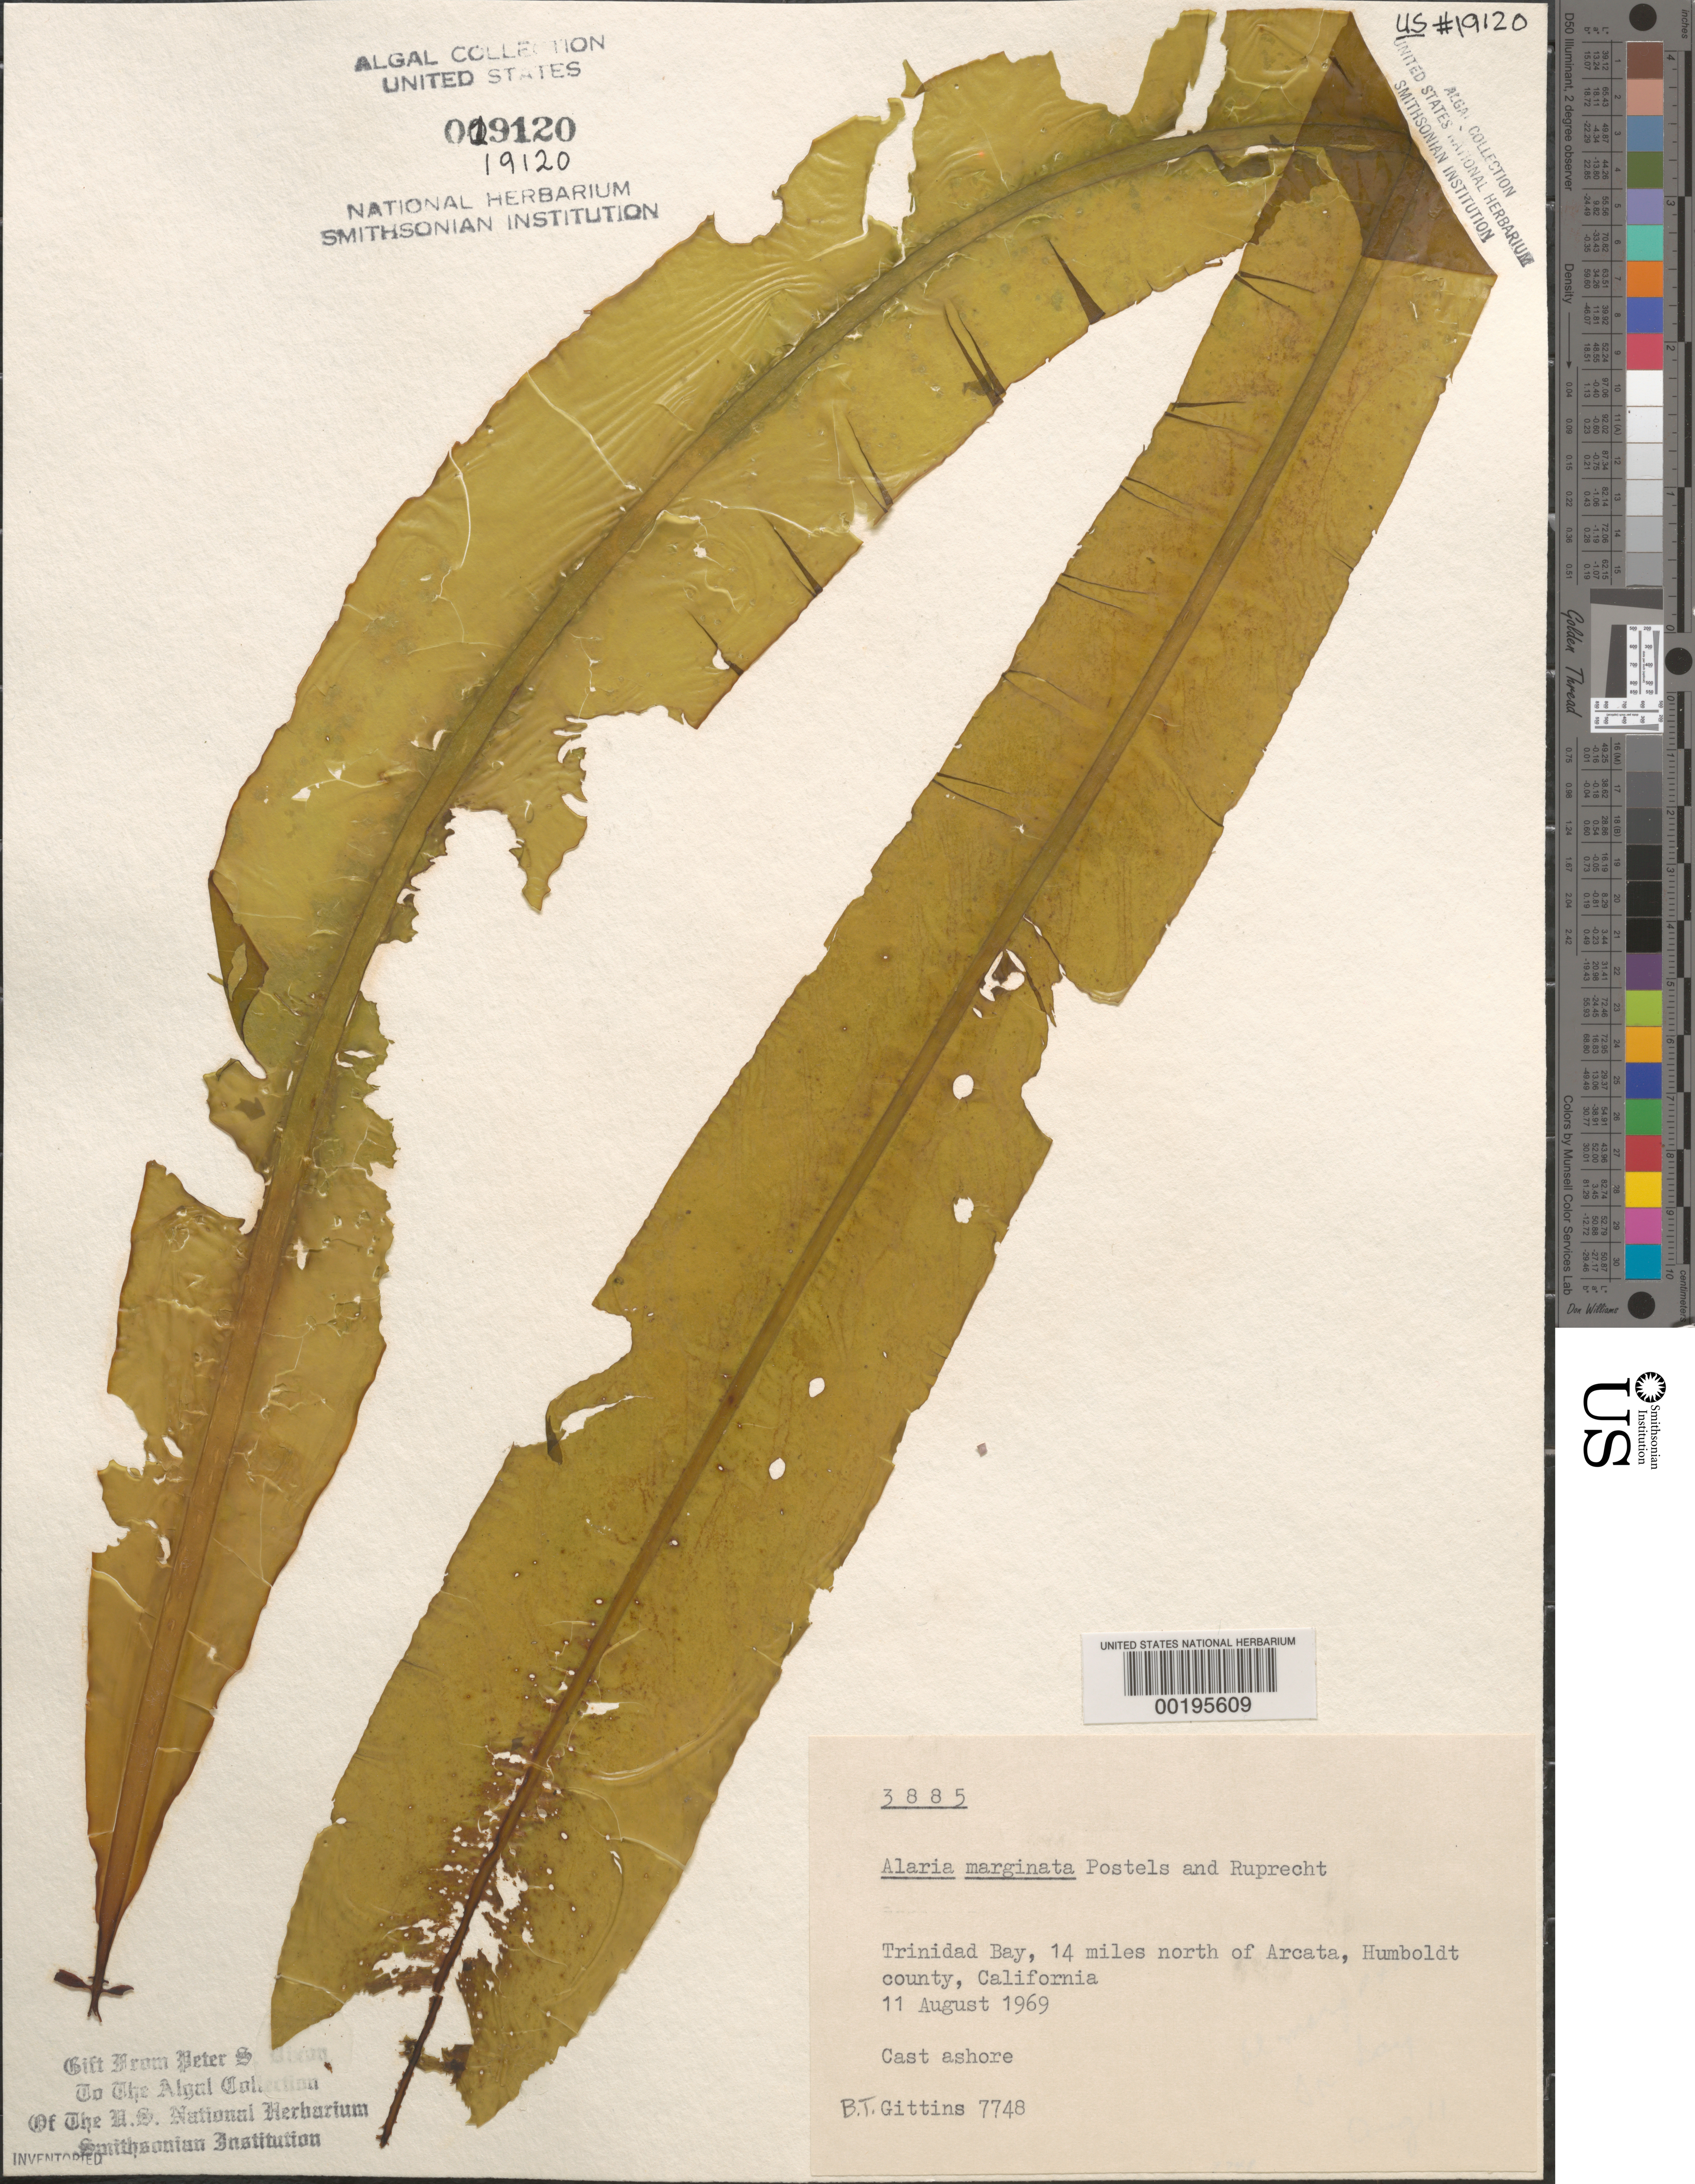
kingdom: Chromista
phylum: Ochrophyta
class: Phaeophyceae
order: Laminariales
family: Alariaceae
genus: Alaria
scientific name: Alaria marginata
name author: Ruiz & Pav.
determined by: Dixon, P. S.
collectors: B. Gittins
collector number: BTG 7748 & PSD 3885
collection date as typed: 11 Aug 1969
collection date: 1969-08-11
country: United States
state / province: California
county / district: Humboldt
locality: Trinidad Bay, 14 miles north of Arcata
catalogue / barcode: US 19120